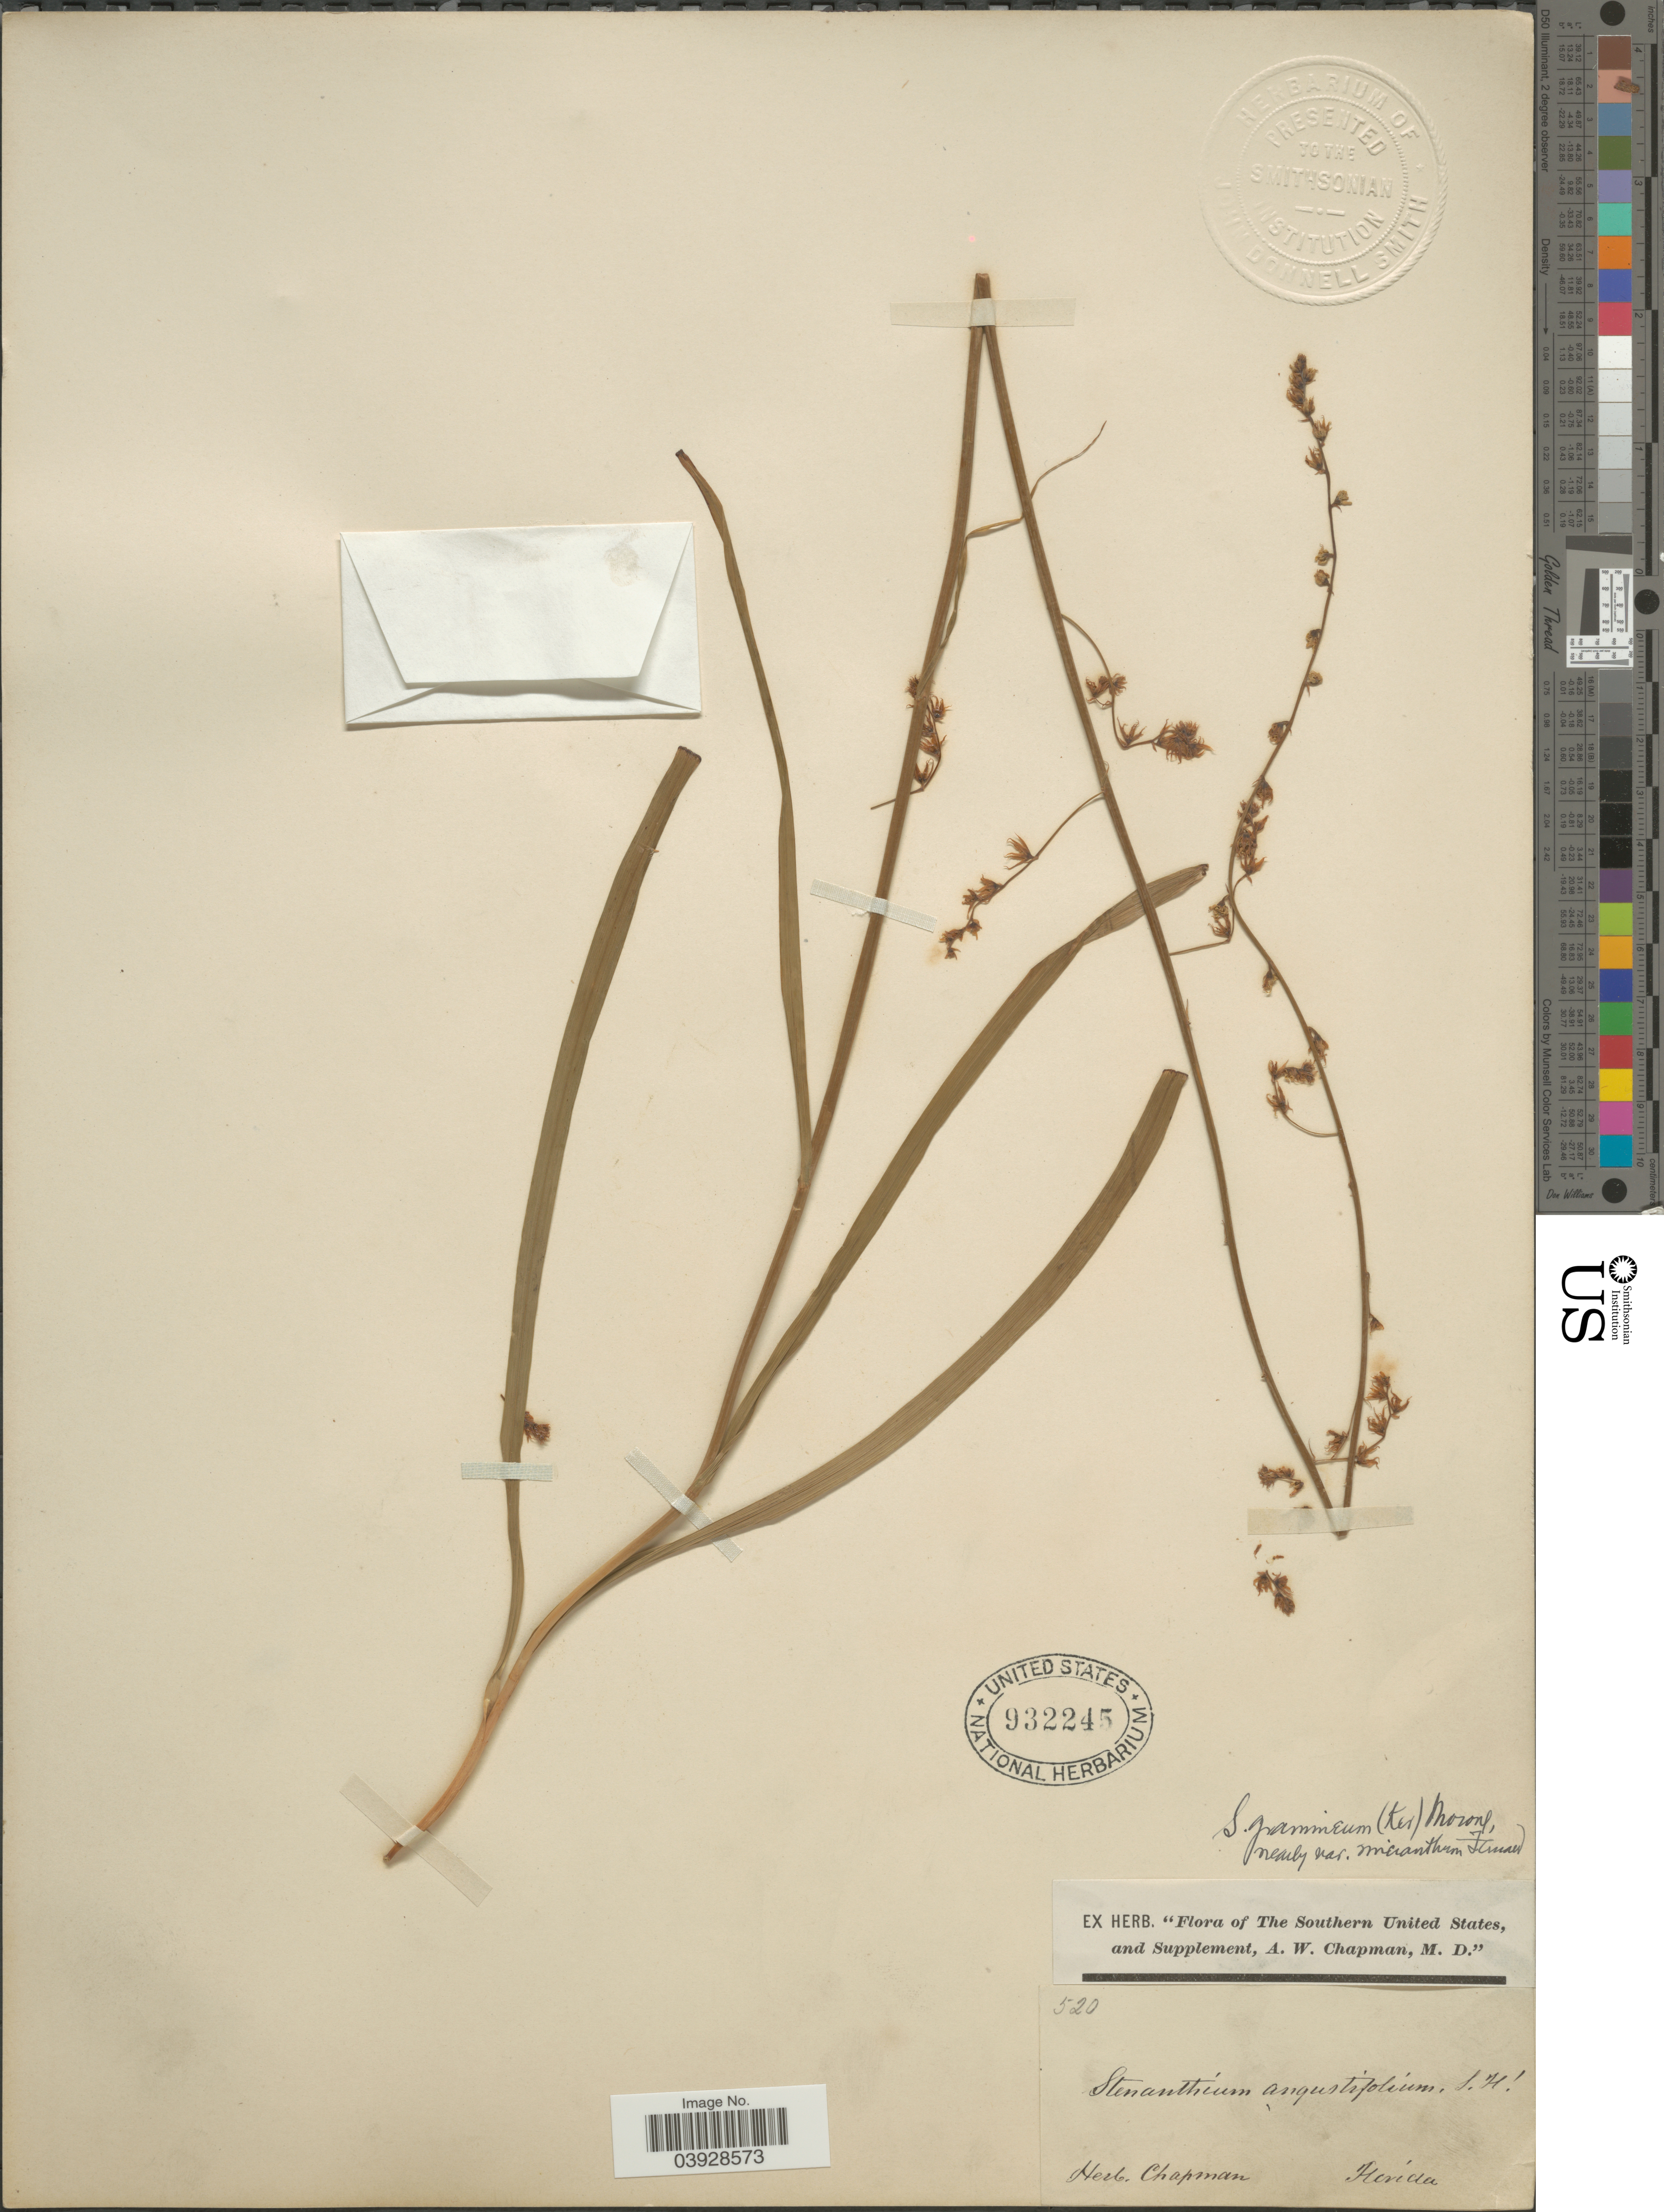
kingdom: Plantae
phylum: Tracheophyta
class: Liliopsida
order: Liliales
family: Melanthiaceae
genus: Stenanthium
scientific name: Stenanthium gramineum var. micranthum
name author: Fernald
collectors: A. W. Chapman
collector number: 520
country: United States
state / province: Florida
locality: The Southern United States.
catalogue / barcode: US 932245